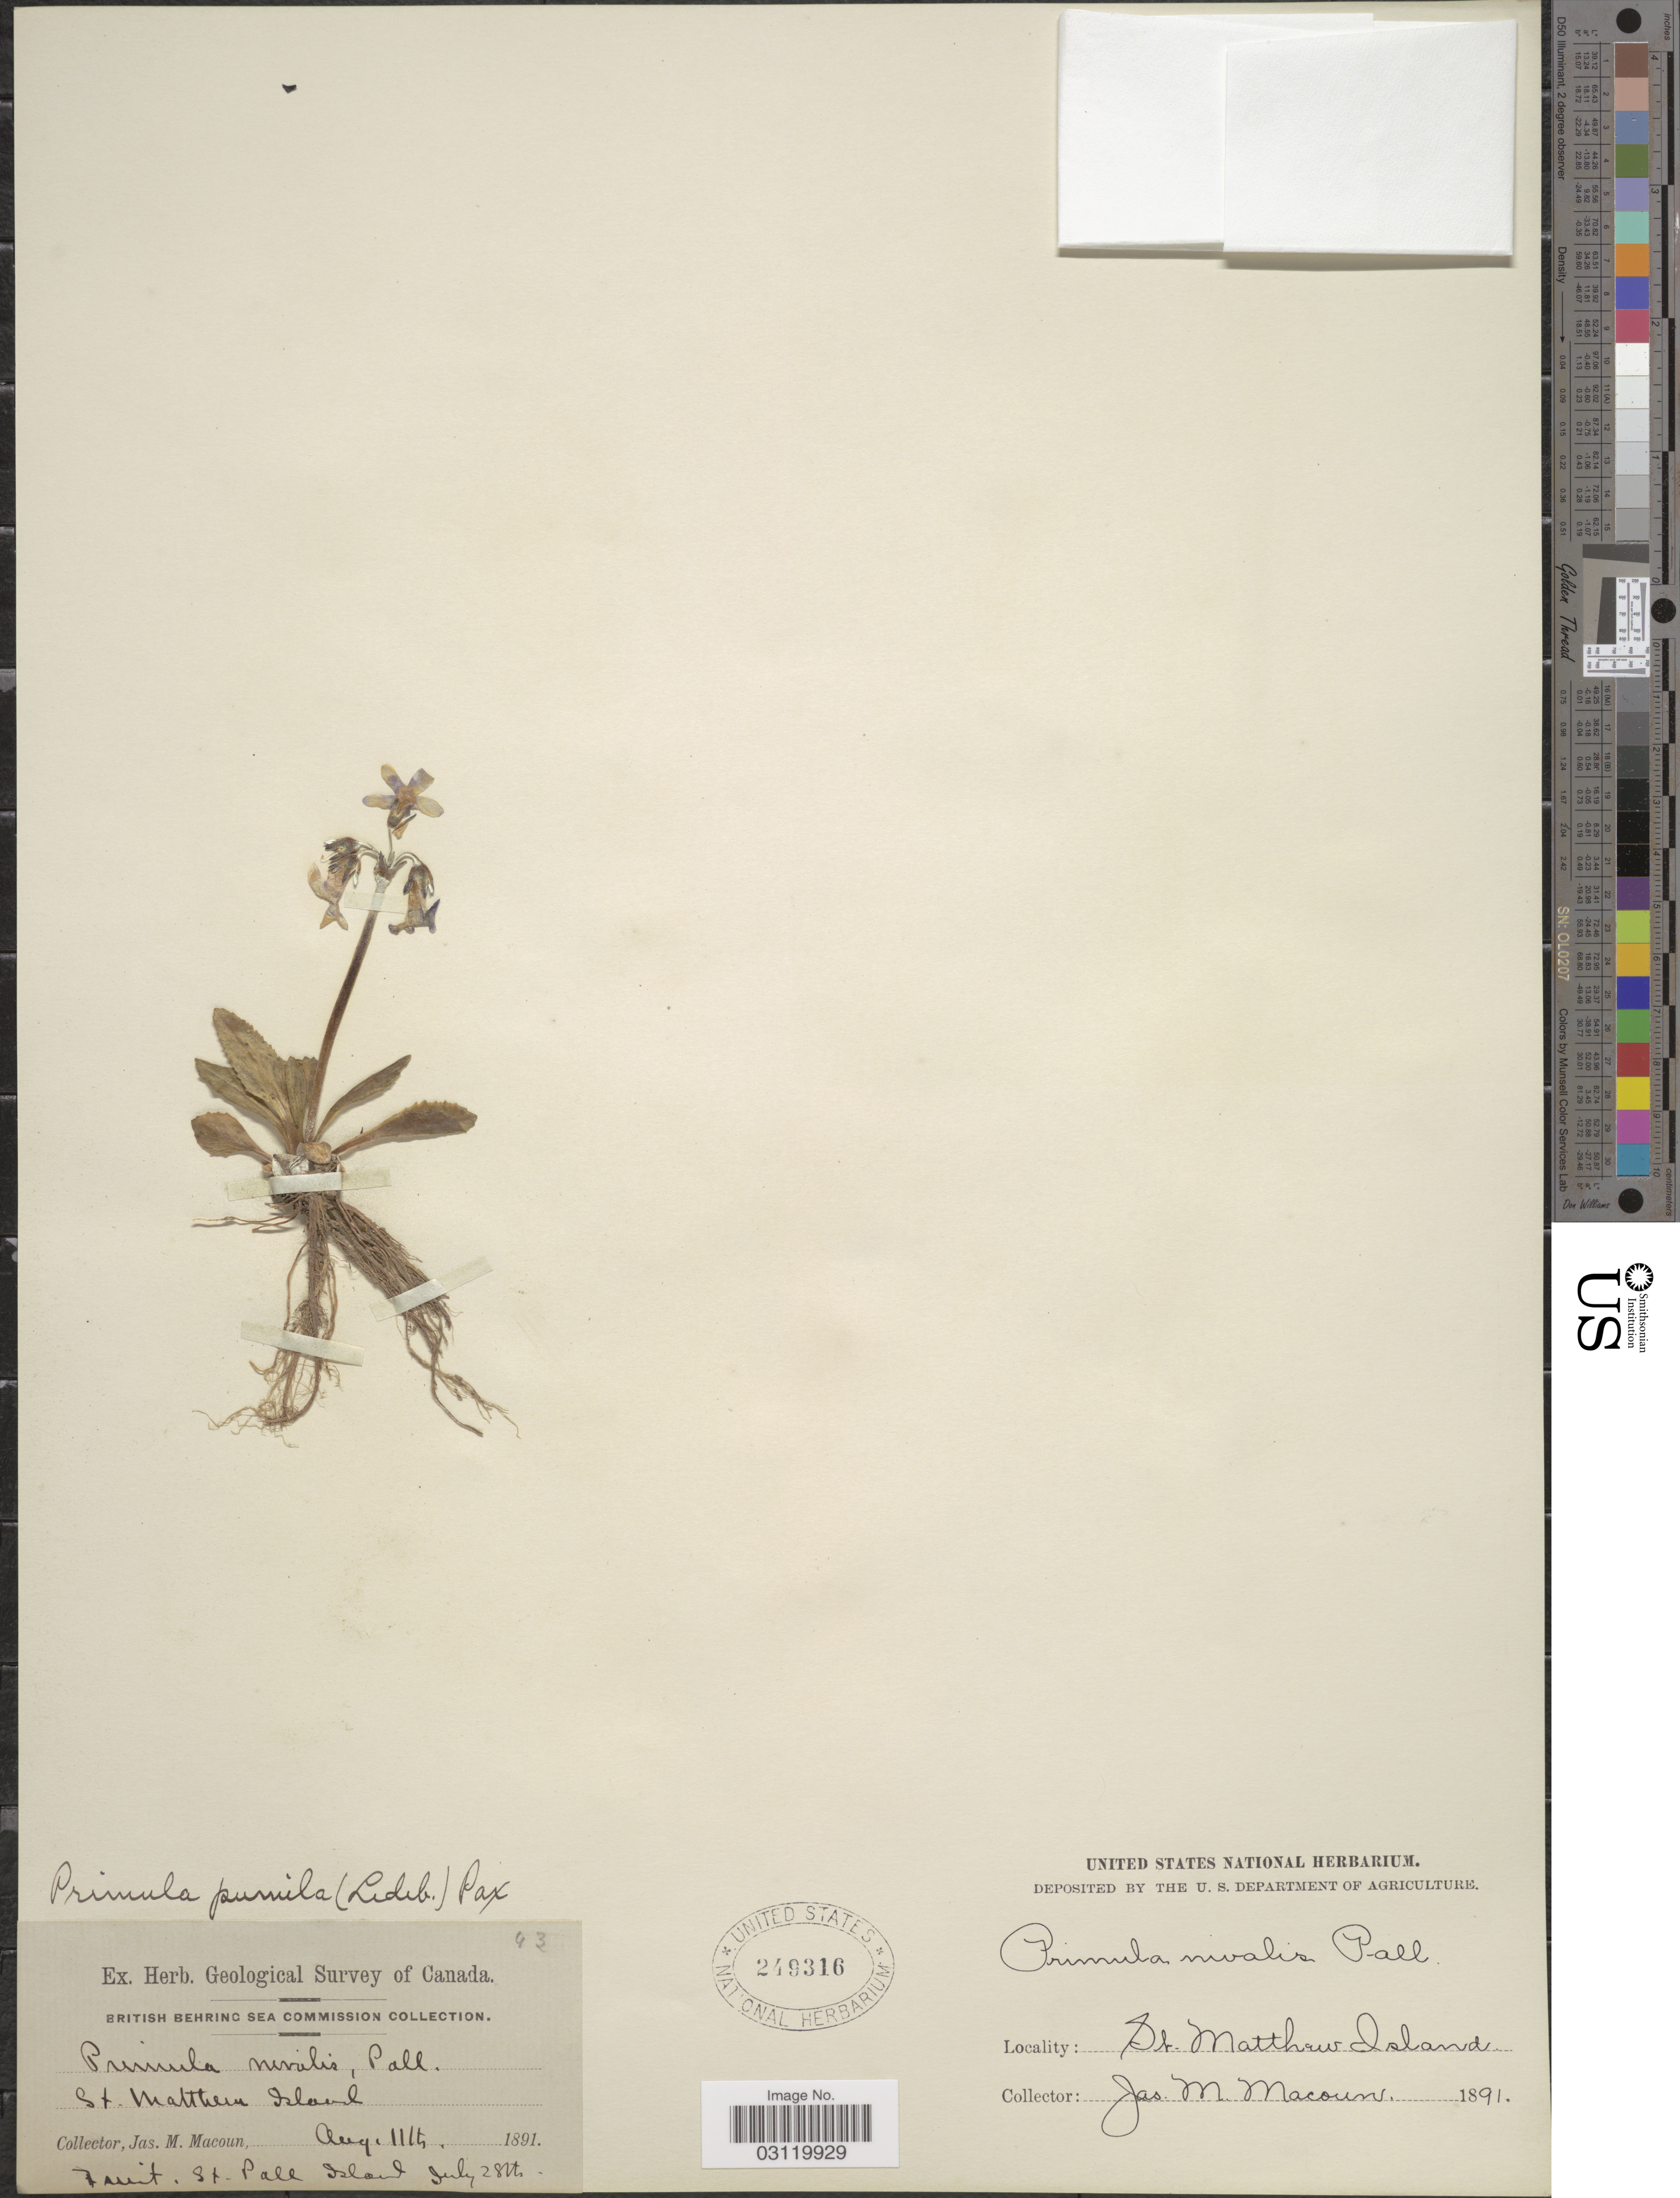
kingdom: Plantae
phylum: Tracheophyta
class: Magnoliopsida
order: Ericales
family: Primulaceae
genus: Primula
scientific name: Primula tschuktschorum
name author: Kjellm.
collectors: J. M. Macoun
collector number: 43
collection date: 1891-07-28/1891-08-11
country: United States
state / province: Alaska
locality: British Behring Sea, St. Matthew Island, St. Paul Island.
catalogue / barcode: US 249316